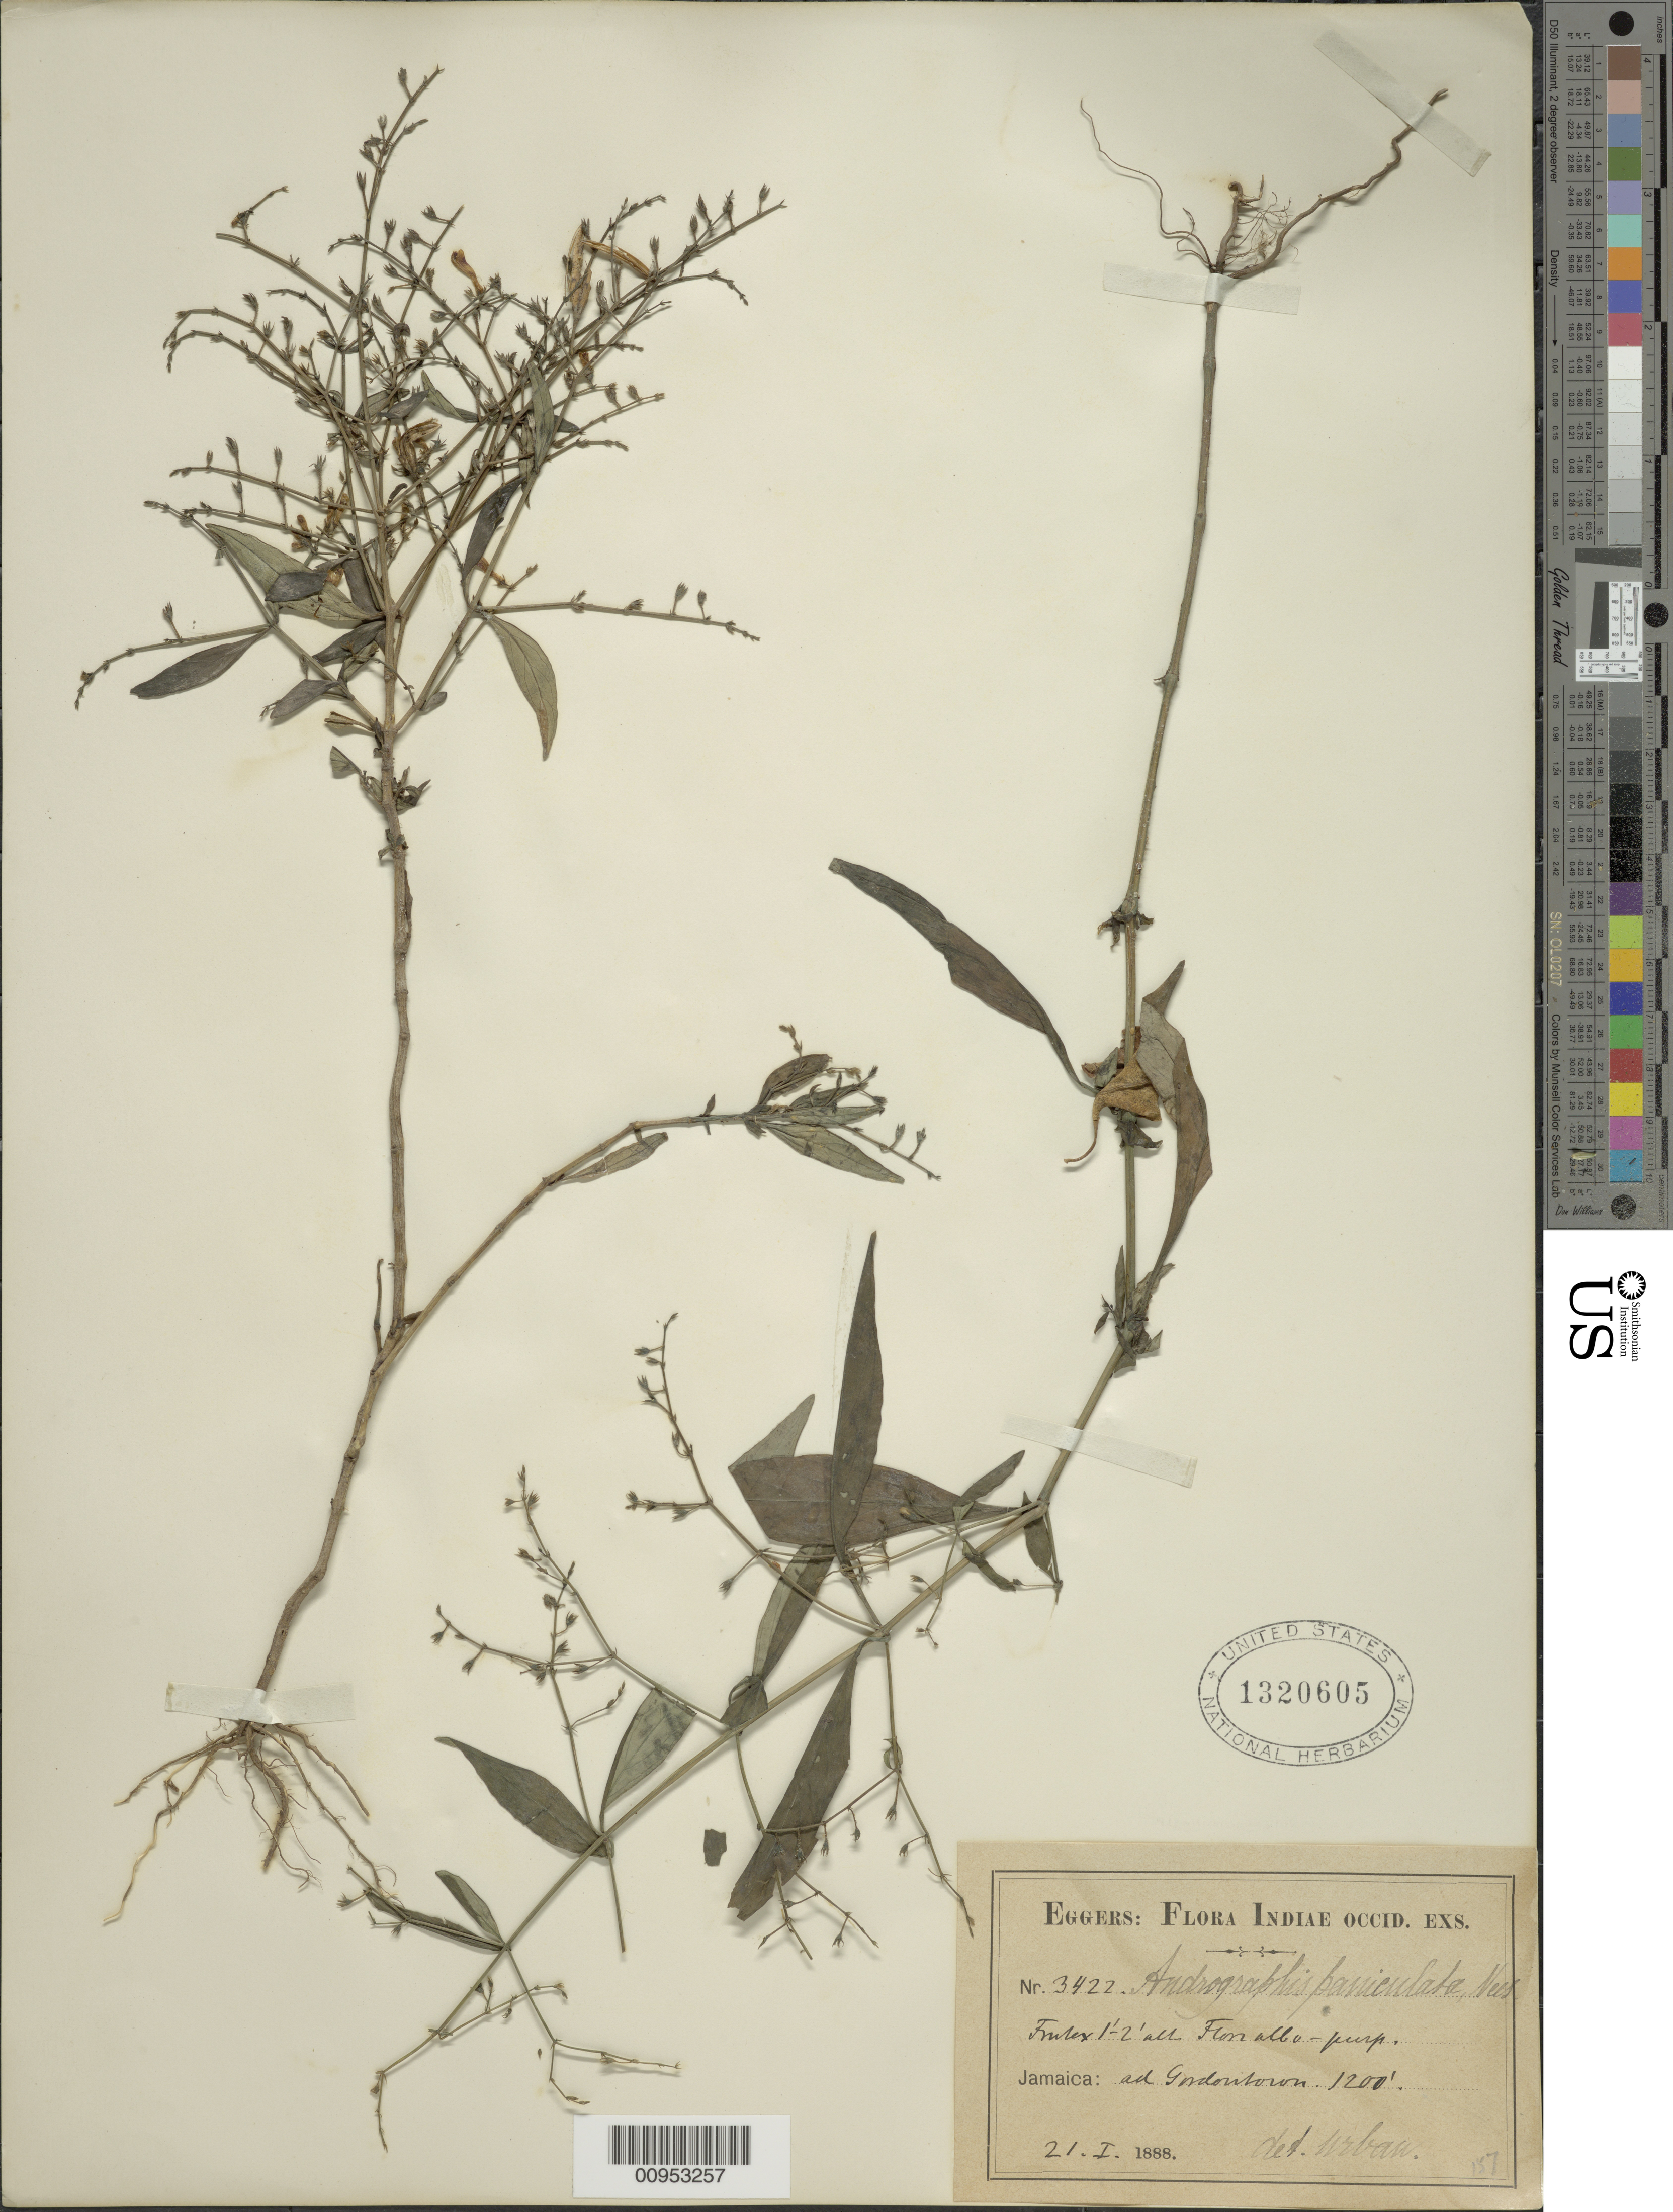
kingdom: Plantae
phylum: Tracheophyta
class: Magnoliopsida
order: Lamiales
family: Acanthaceae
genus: Andrographis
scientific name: Andrographis paniculata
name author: (Burm. f.) Nees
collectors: H. F. A. von Eggers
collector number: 3422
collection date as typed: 21 Jan 1888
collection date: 1888-01-21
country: Jamaica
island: Jamaica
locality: Gordon Town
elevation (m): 366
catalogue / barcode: US 1320605